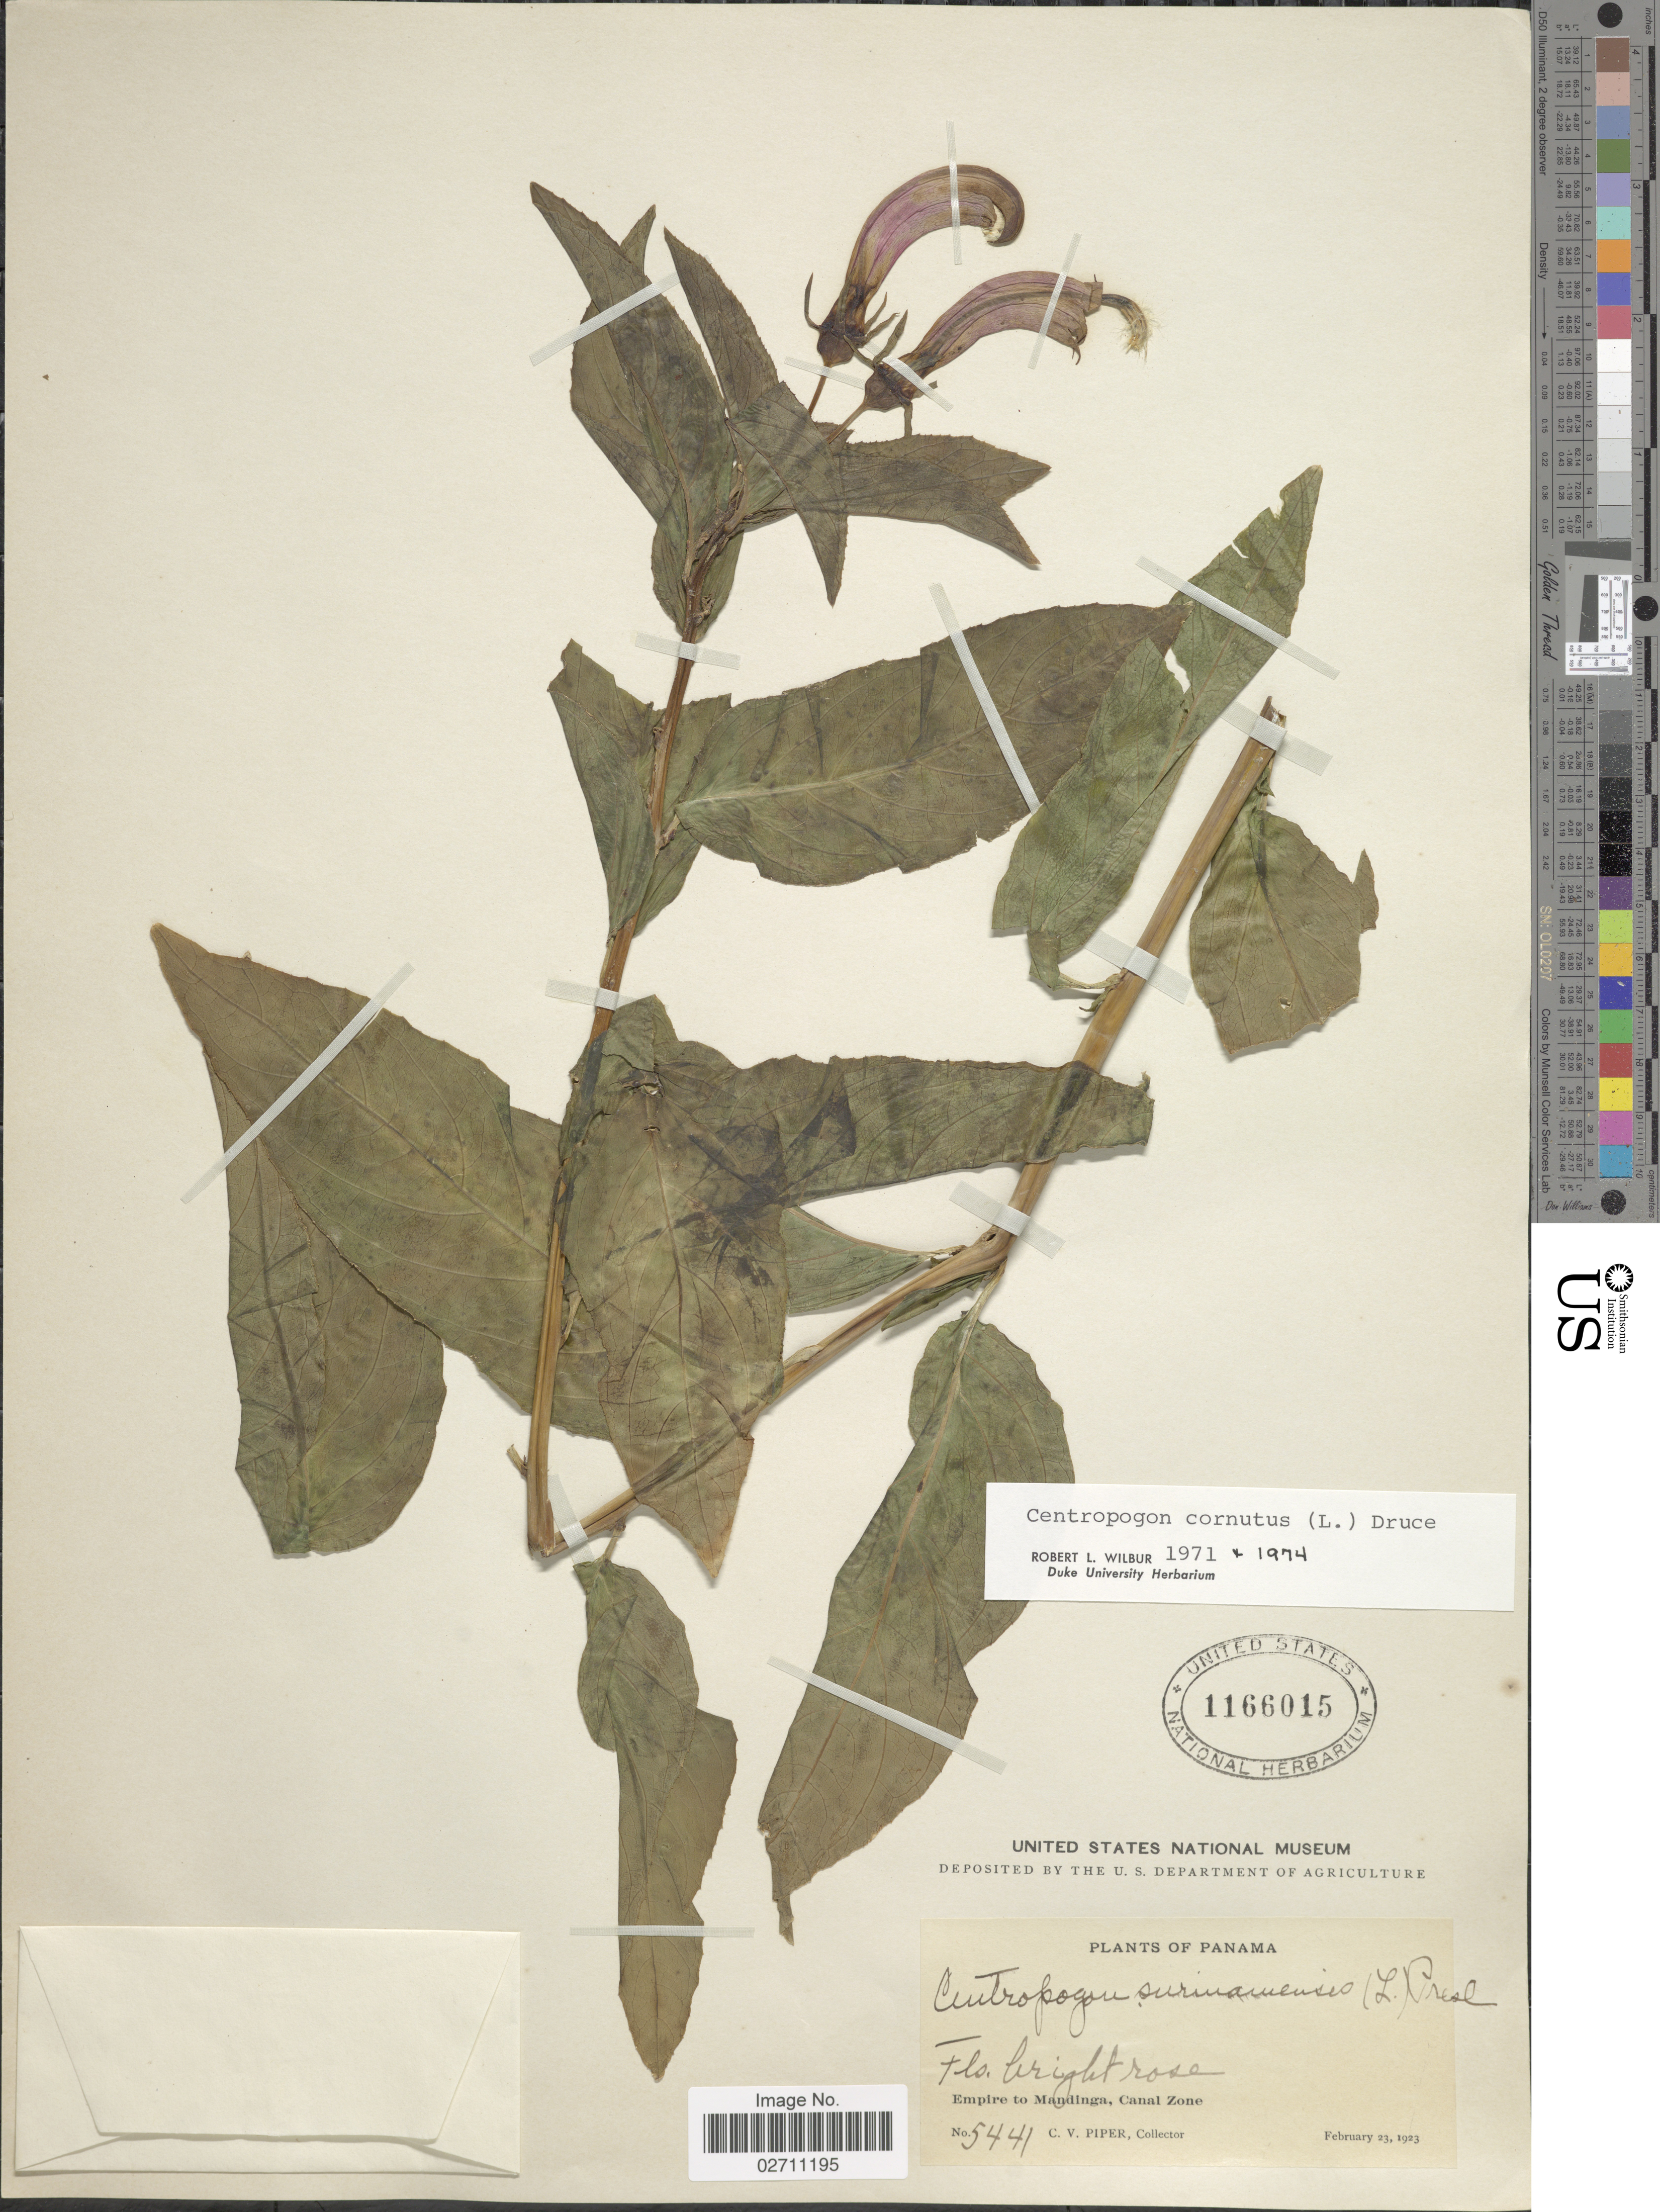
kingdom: Plantae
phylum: Tracheophyta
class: Magnoliopsida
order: Asterales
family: Campanulaceae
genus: Centropogon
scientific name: Centropogon cornutus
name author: (L.) Druce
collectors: C. V. Piper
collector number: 5441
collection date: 1923-02-23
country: Panama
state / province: Colón / Panamá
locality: Empire to Mandinga, Canal Zone.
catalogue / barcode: US 1166015